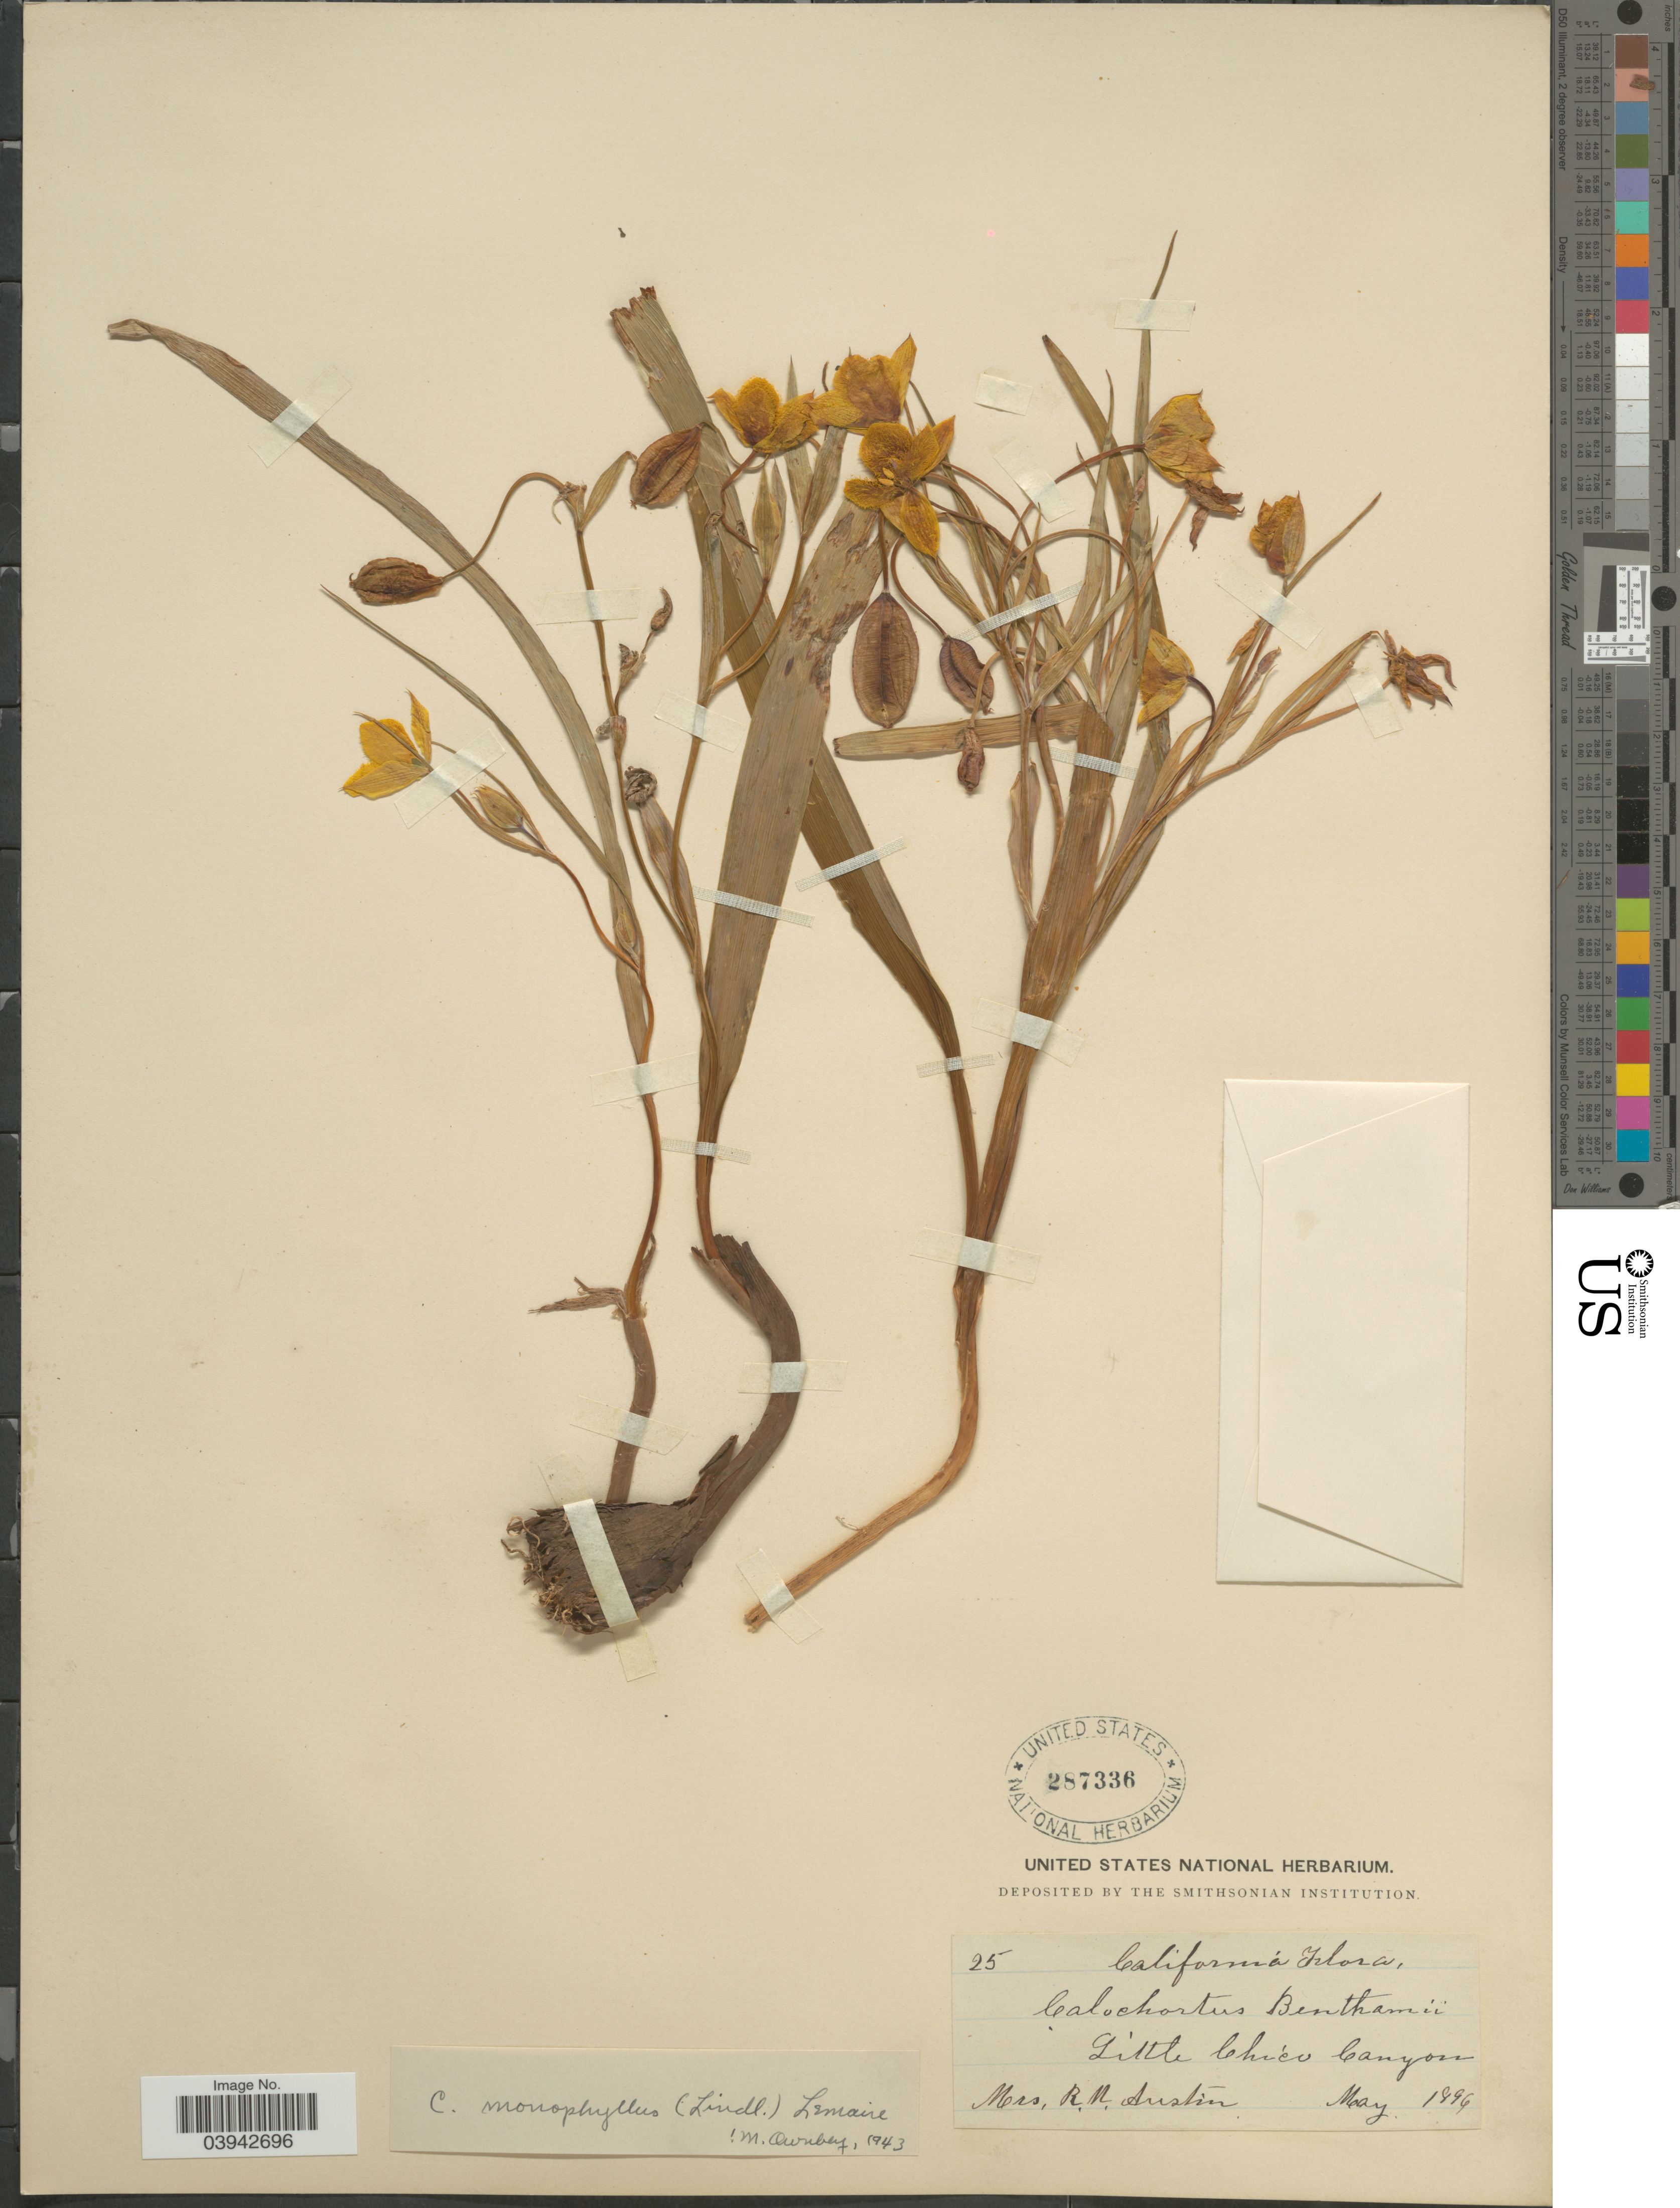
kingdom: Plantae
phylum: Tracheophyta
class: Liliopsida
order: Liliales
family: Liliaceae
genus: Calochortus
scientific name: Calochortus monophyllus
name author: (Lindl.) Lem.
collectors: R. Austin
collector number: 25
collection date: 1896-05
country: United States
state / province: California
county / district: Butte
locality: Little Chico Canyon.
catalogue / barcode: US 287336